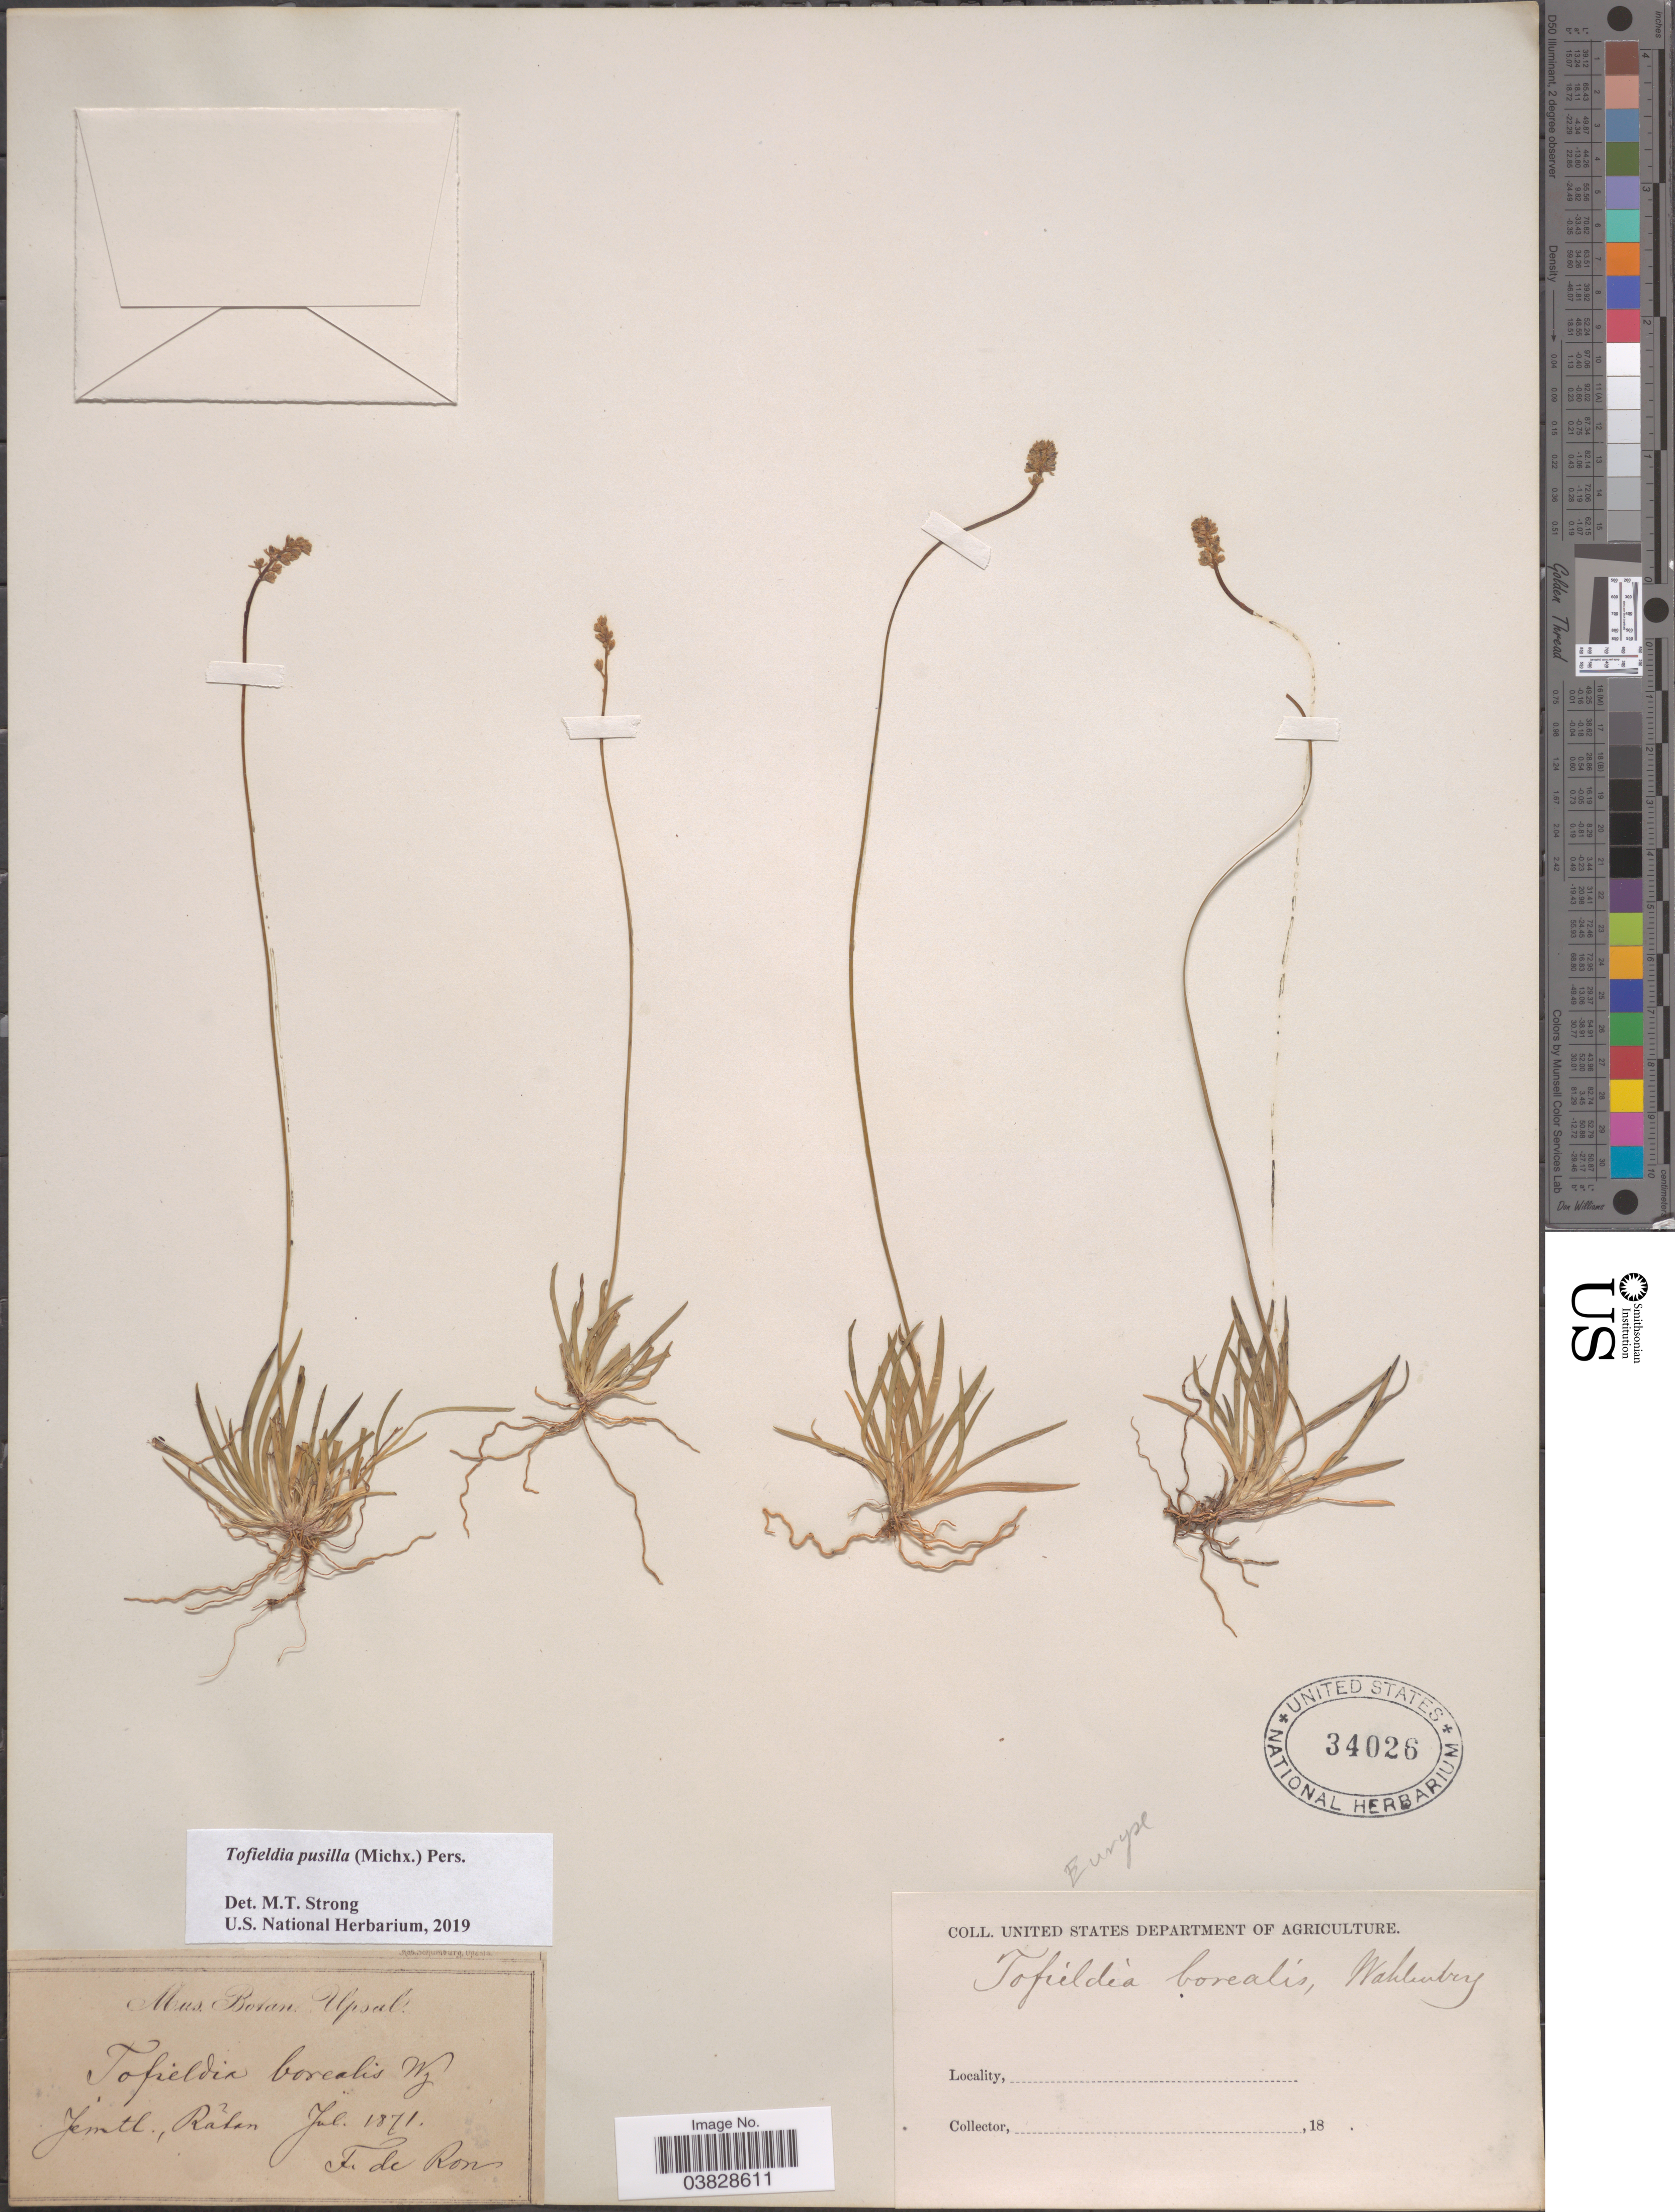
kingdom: Plantae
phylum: Tracheophyta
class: Liliopsida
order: Alismatales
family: Tofieldiaceae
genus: Tofieldia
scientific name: Tofieldia pusilla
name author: (Michx.) Pers.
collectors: F. Ron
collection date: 1871-07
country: Sweden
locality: Jemtl. Rãtan. Europe.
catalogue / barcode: US 34026